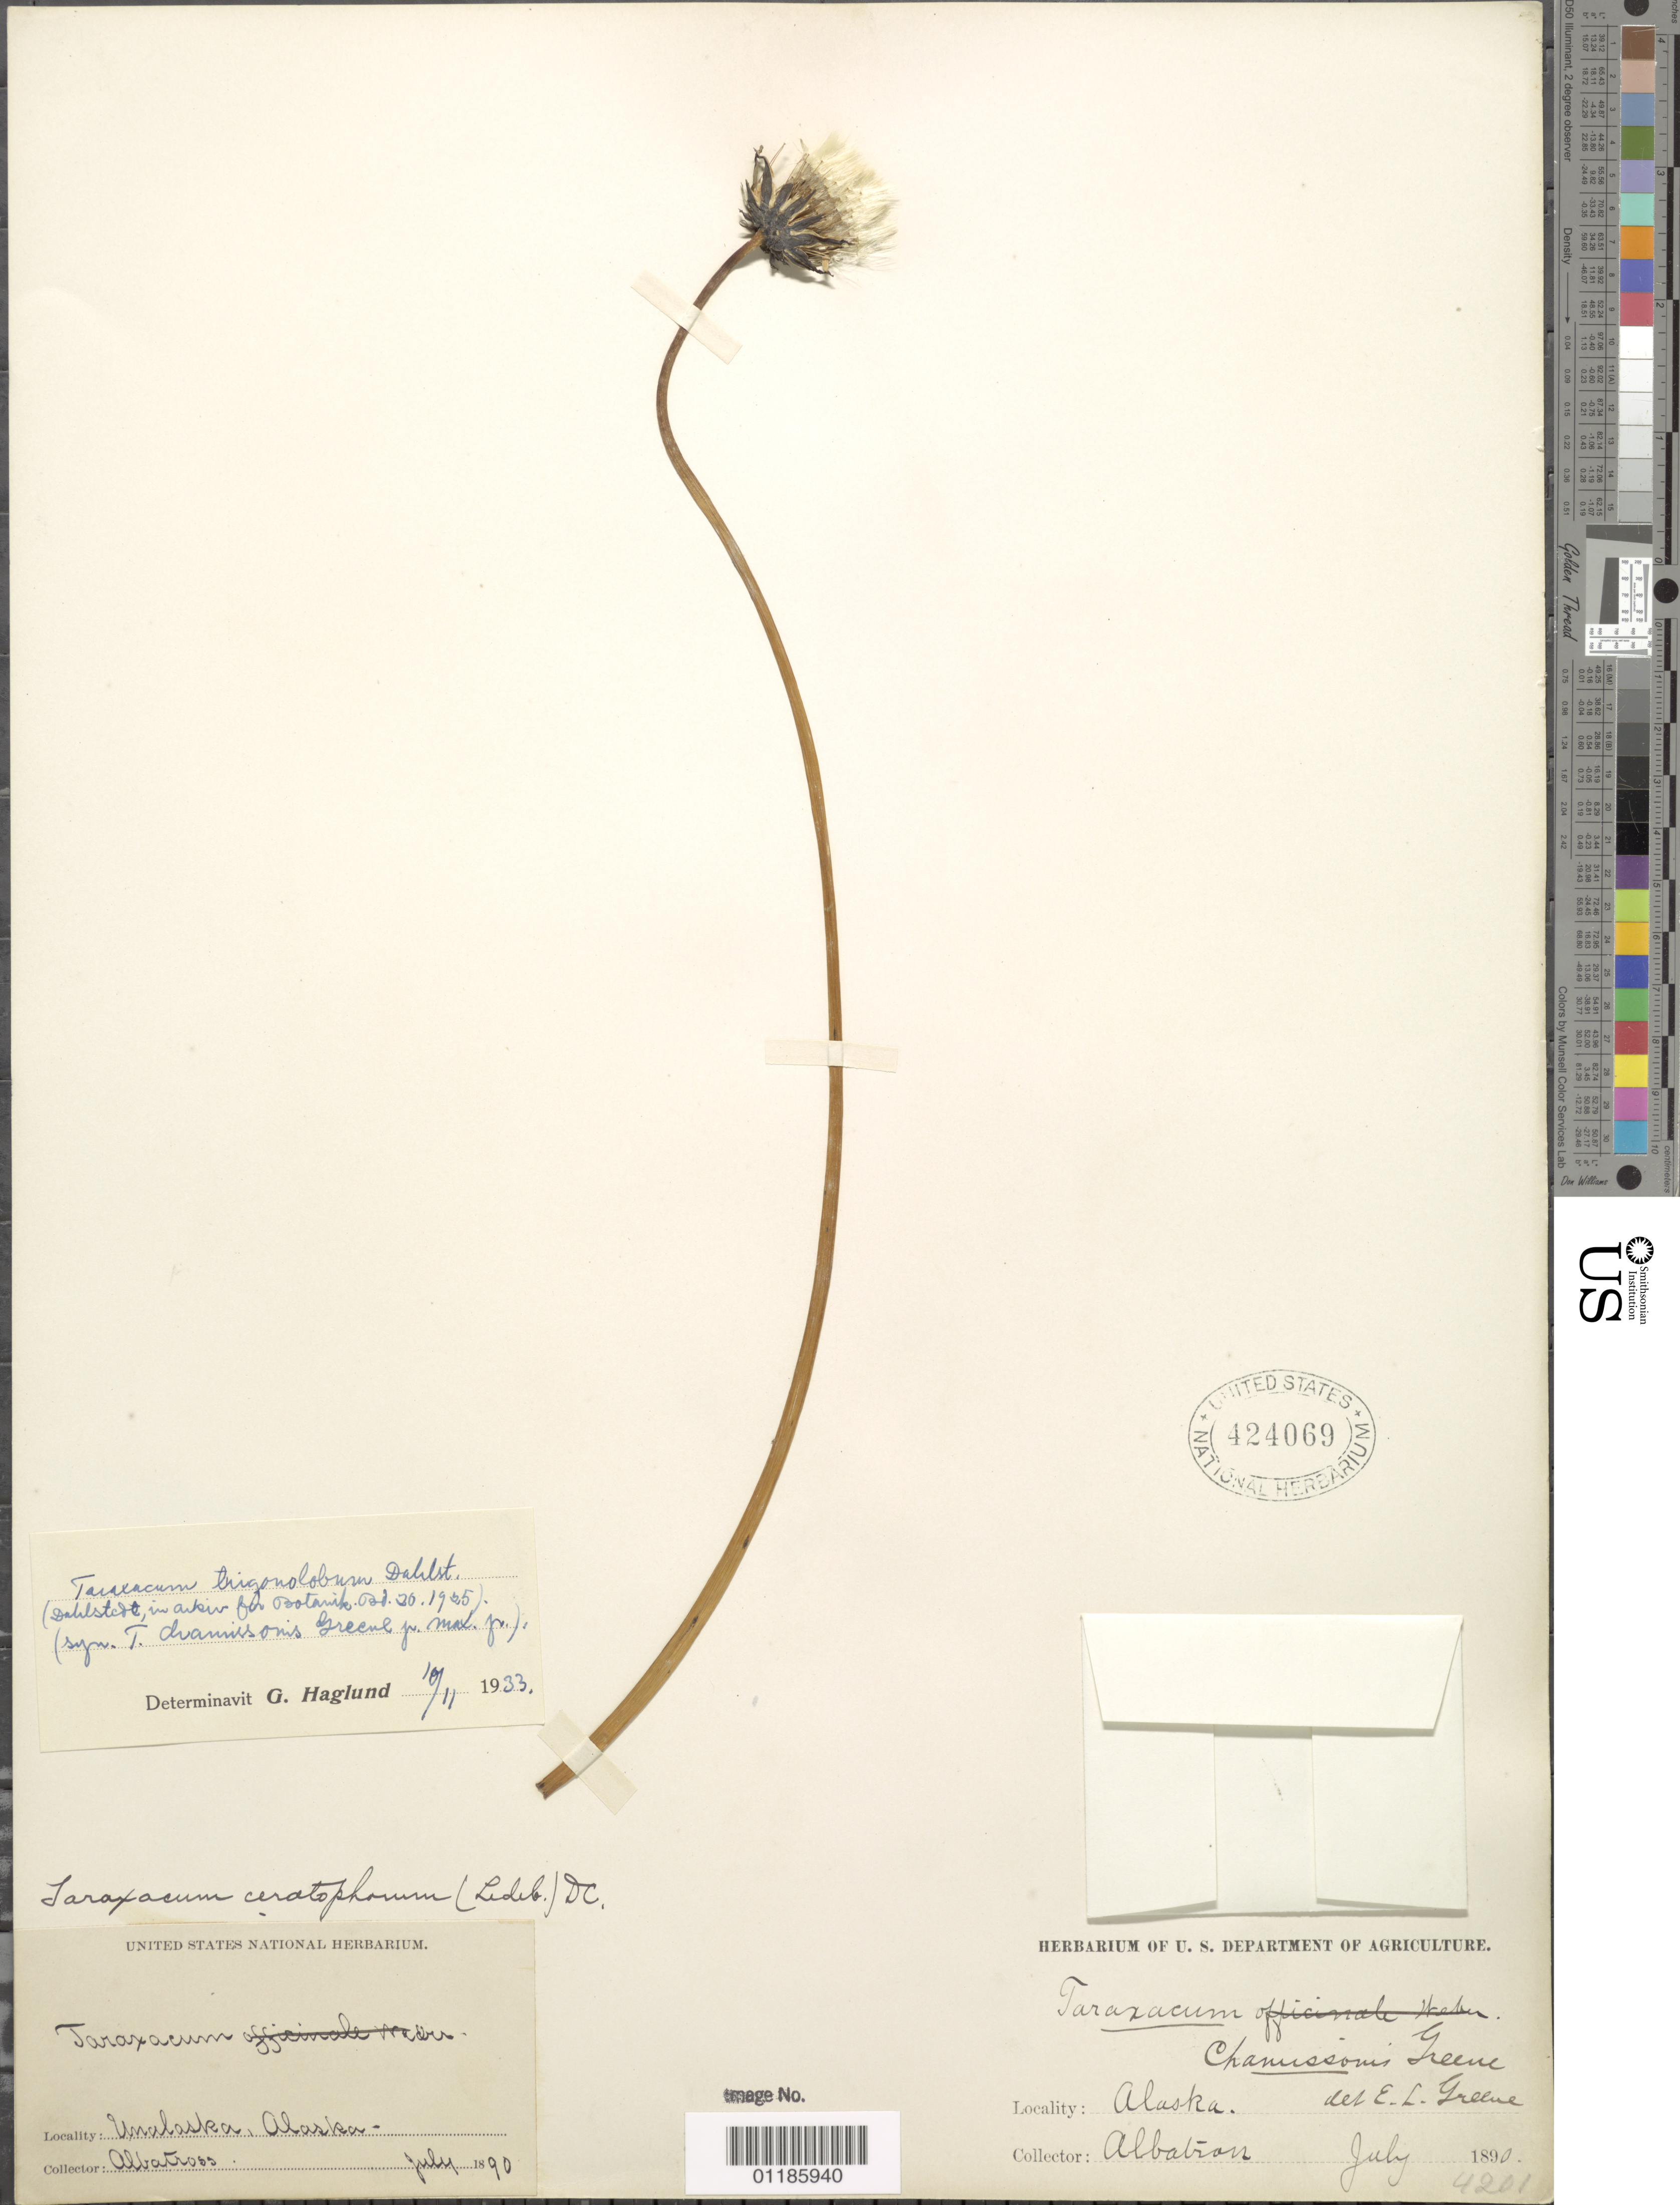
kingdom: Plantae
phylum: Tracheophyta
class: Magnoliopsida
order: Asterales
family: Asteraceae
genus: Taraxacum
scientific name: Taraxacum trigonolobum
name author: Dahlst.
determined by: Haglund, G.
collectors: "The Albatross"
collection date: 1890-07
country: United States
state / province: Alaska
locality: Unalaska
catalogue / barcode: US 424069